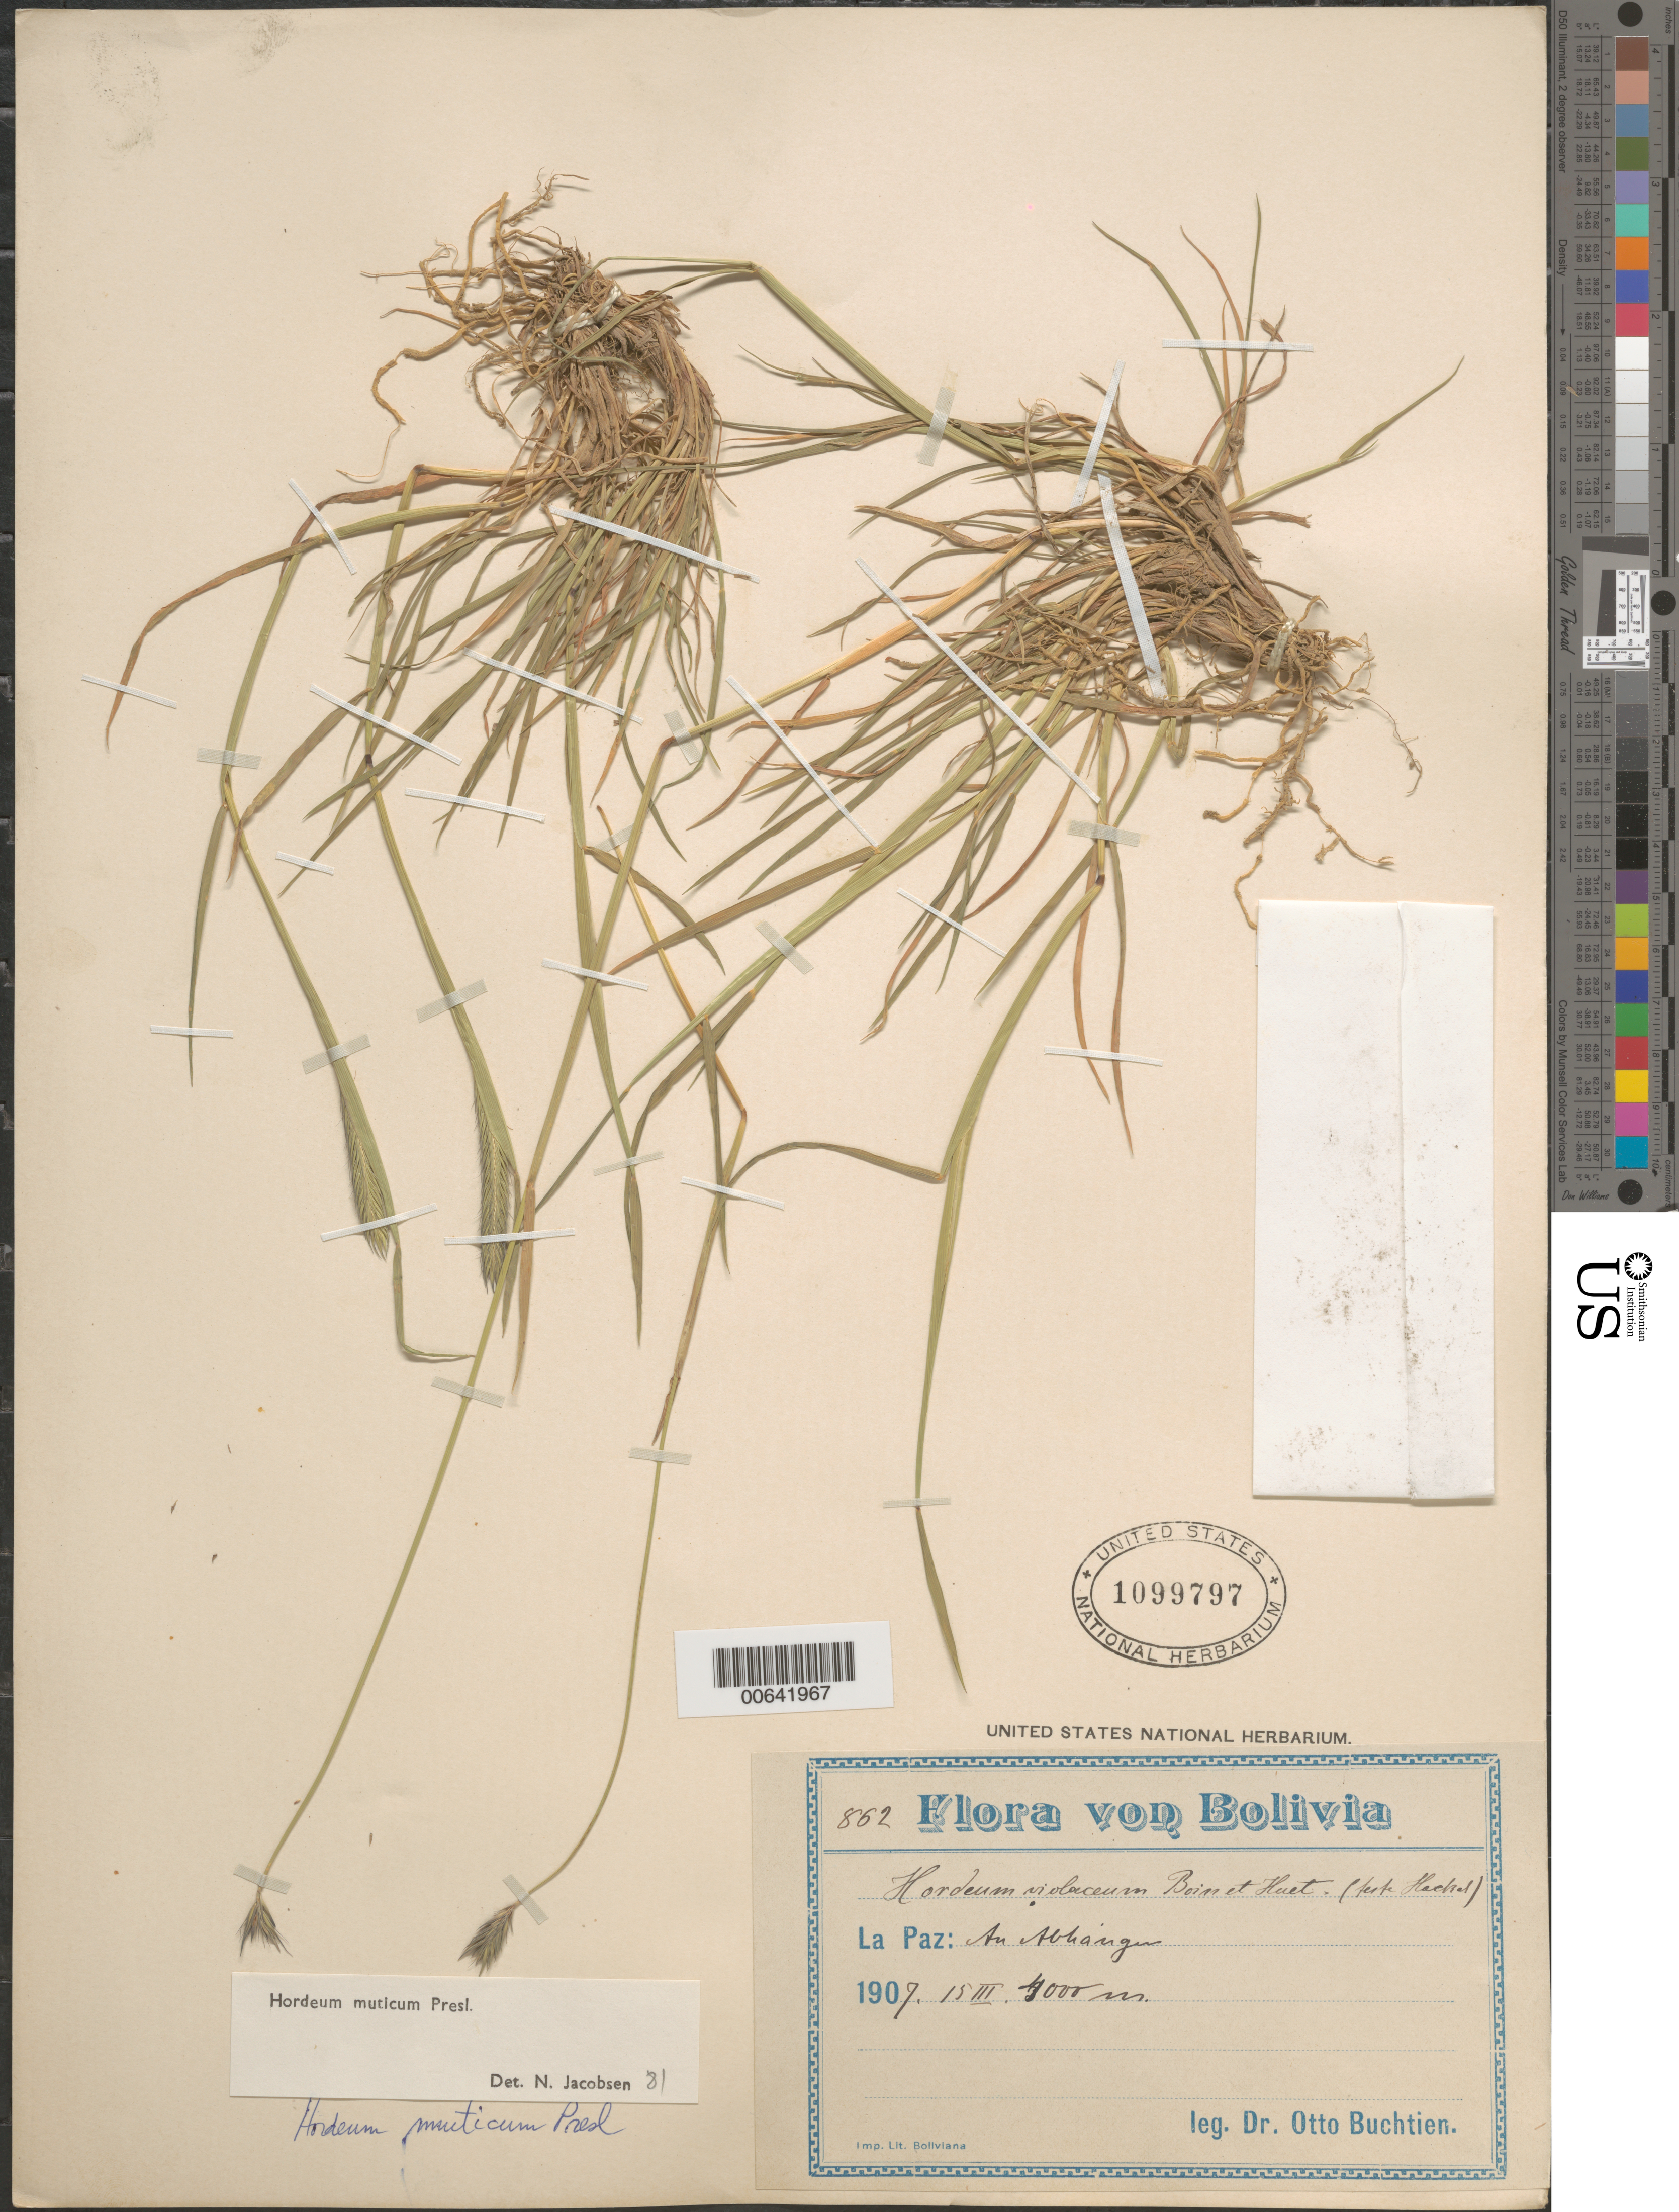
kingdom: Plantae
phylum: Tracheophyta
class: Liliopsida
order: Poales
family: Poaceae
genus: Hordeum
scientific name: Hordeum muticum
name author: J. Presl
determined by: Jacobsen, N. H. G.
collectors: O. Buchtien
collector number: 862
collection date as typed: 15 Mar 1907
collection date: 1907-03-15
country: Bolivia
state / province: La Paz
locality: Sn.Sabangu ?? Bolivia (no se entiende en la etiqueta)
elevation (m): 4000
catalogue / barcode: US 1099797